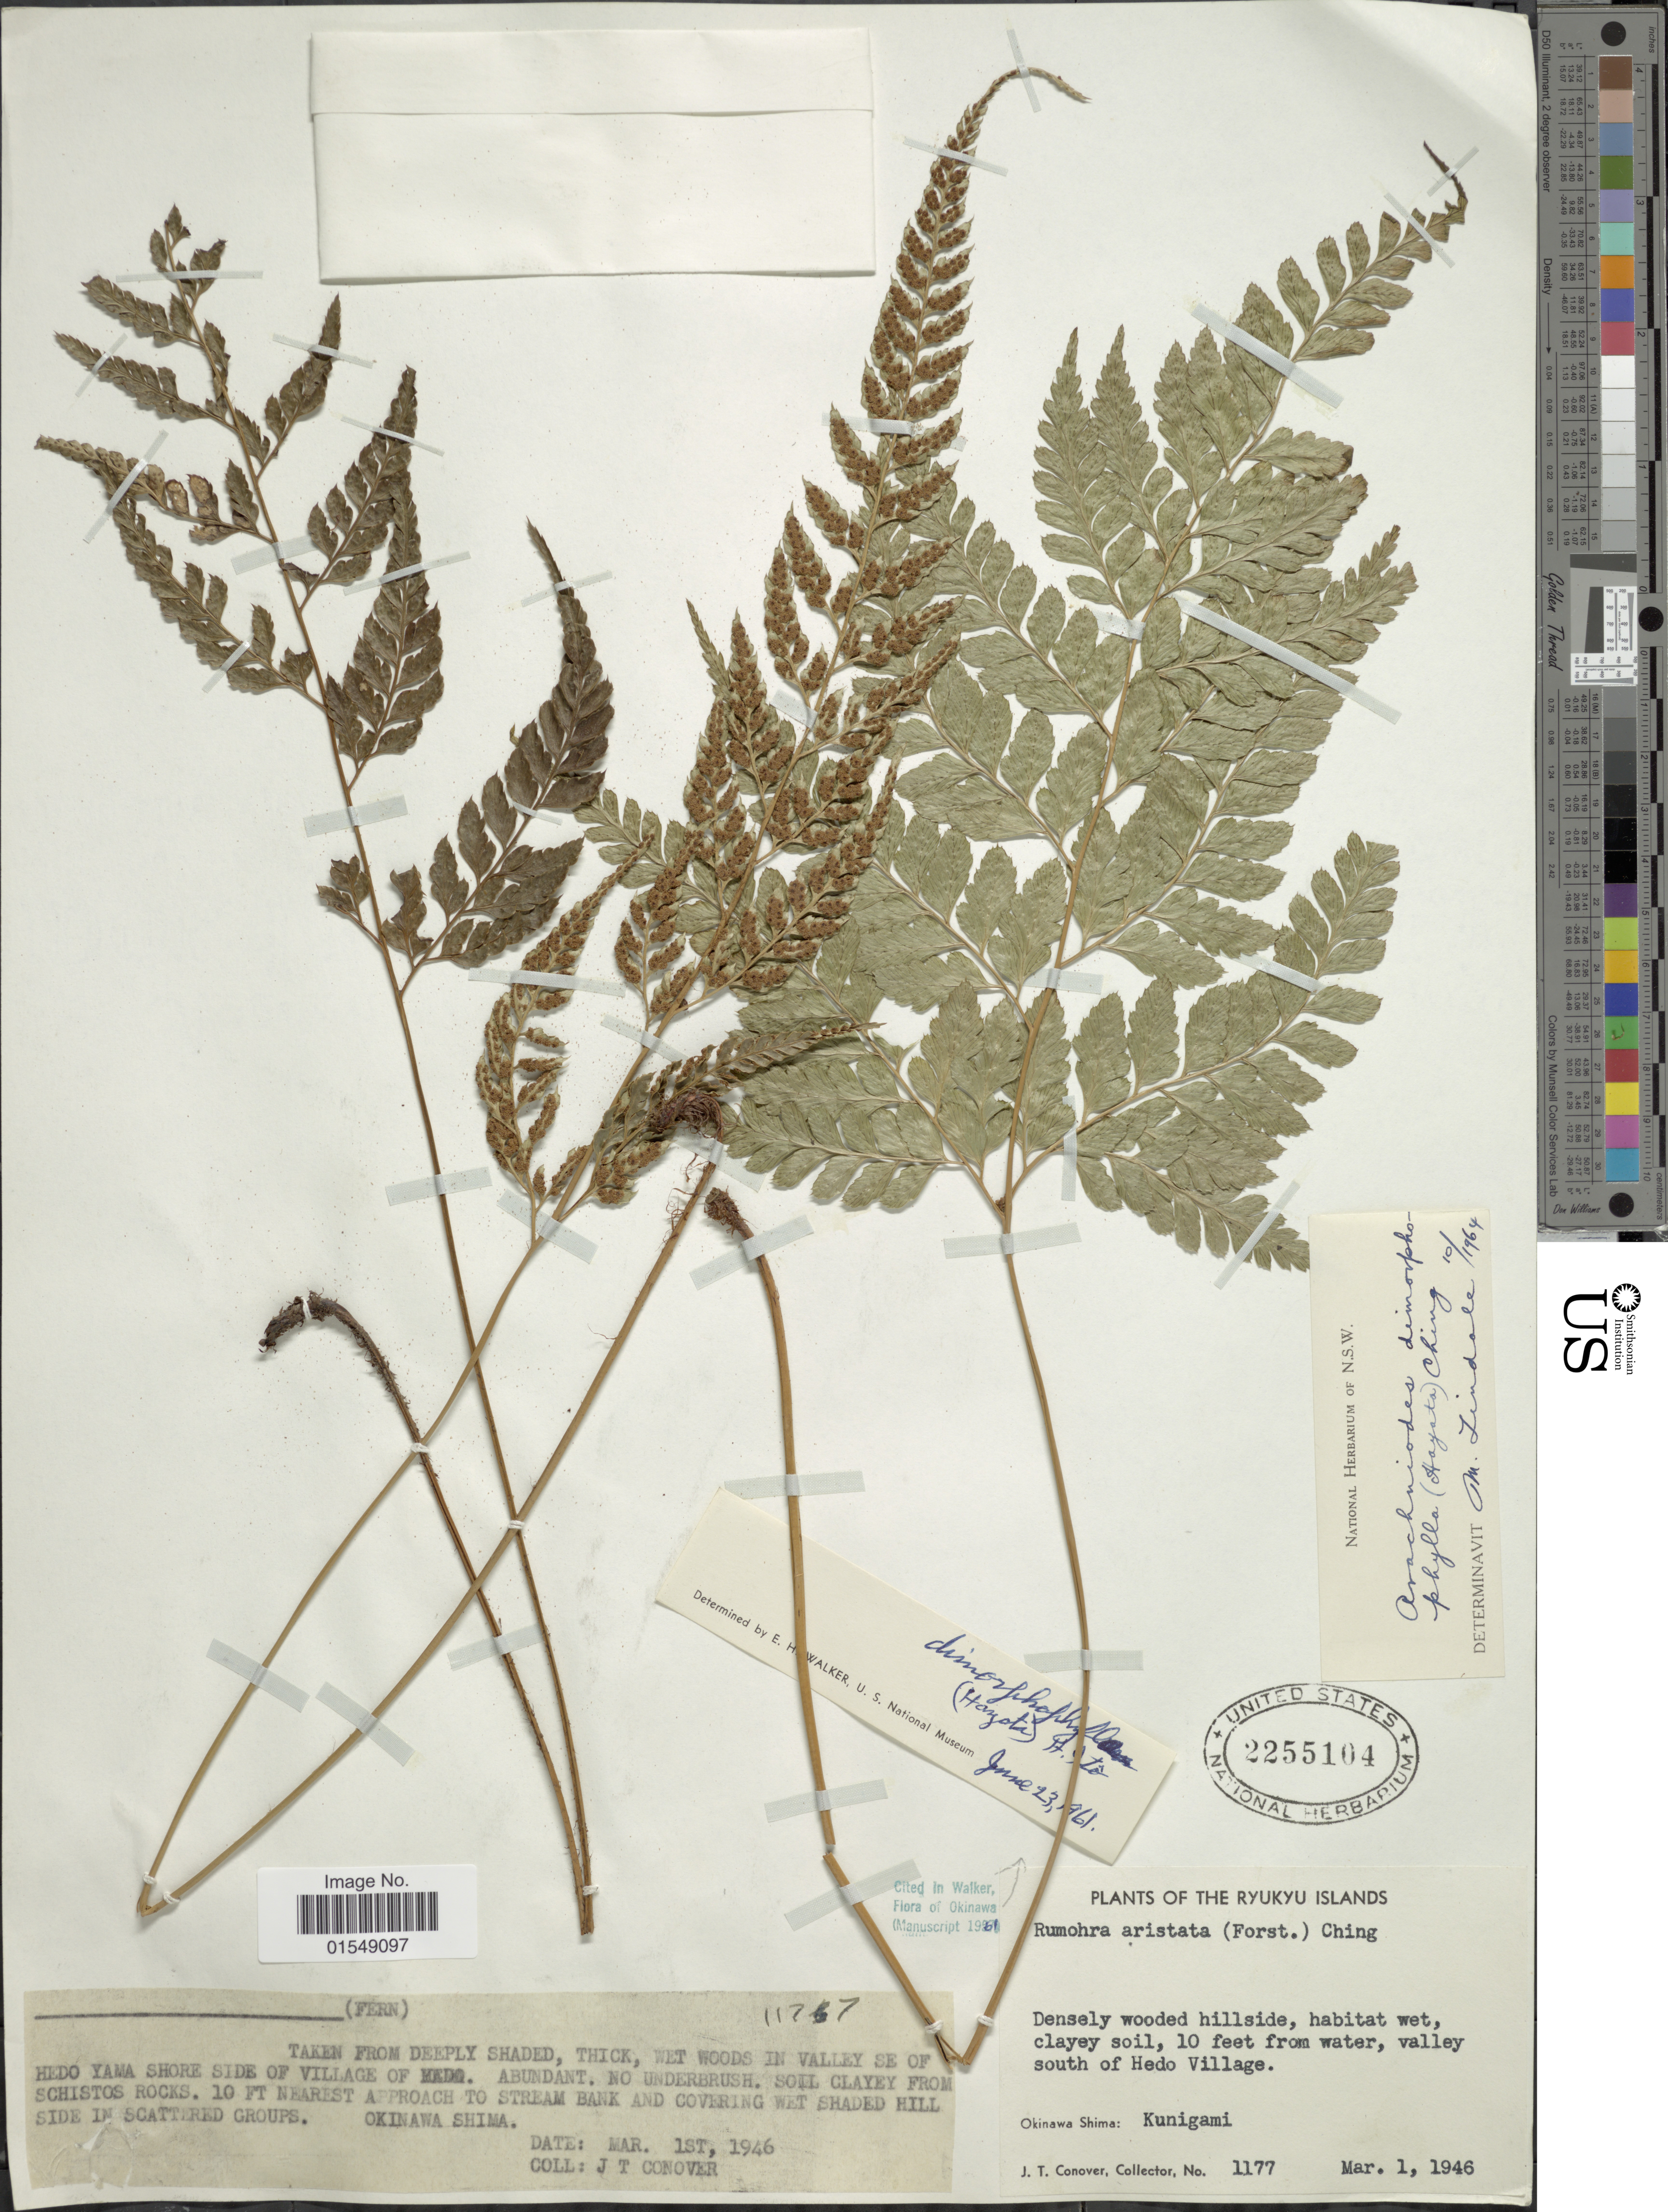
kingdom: Plantae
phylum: Tracheophyta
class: Polypodiopsida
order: Polypodiales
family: Dryopteridaceae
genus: Arachniodes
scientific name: Arachniodes dimorphophyllum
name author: (Hayata) Ching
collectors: J. T. Conover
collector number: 1177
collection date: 1946-03-01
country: Japan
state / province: Okinawa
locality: Ryukyu Islands, valley south of Hedo Village, Okinawa Shima: Kunigami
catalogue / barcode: US 2255104